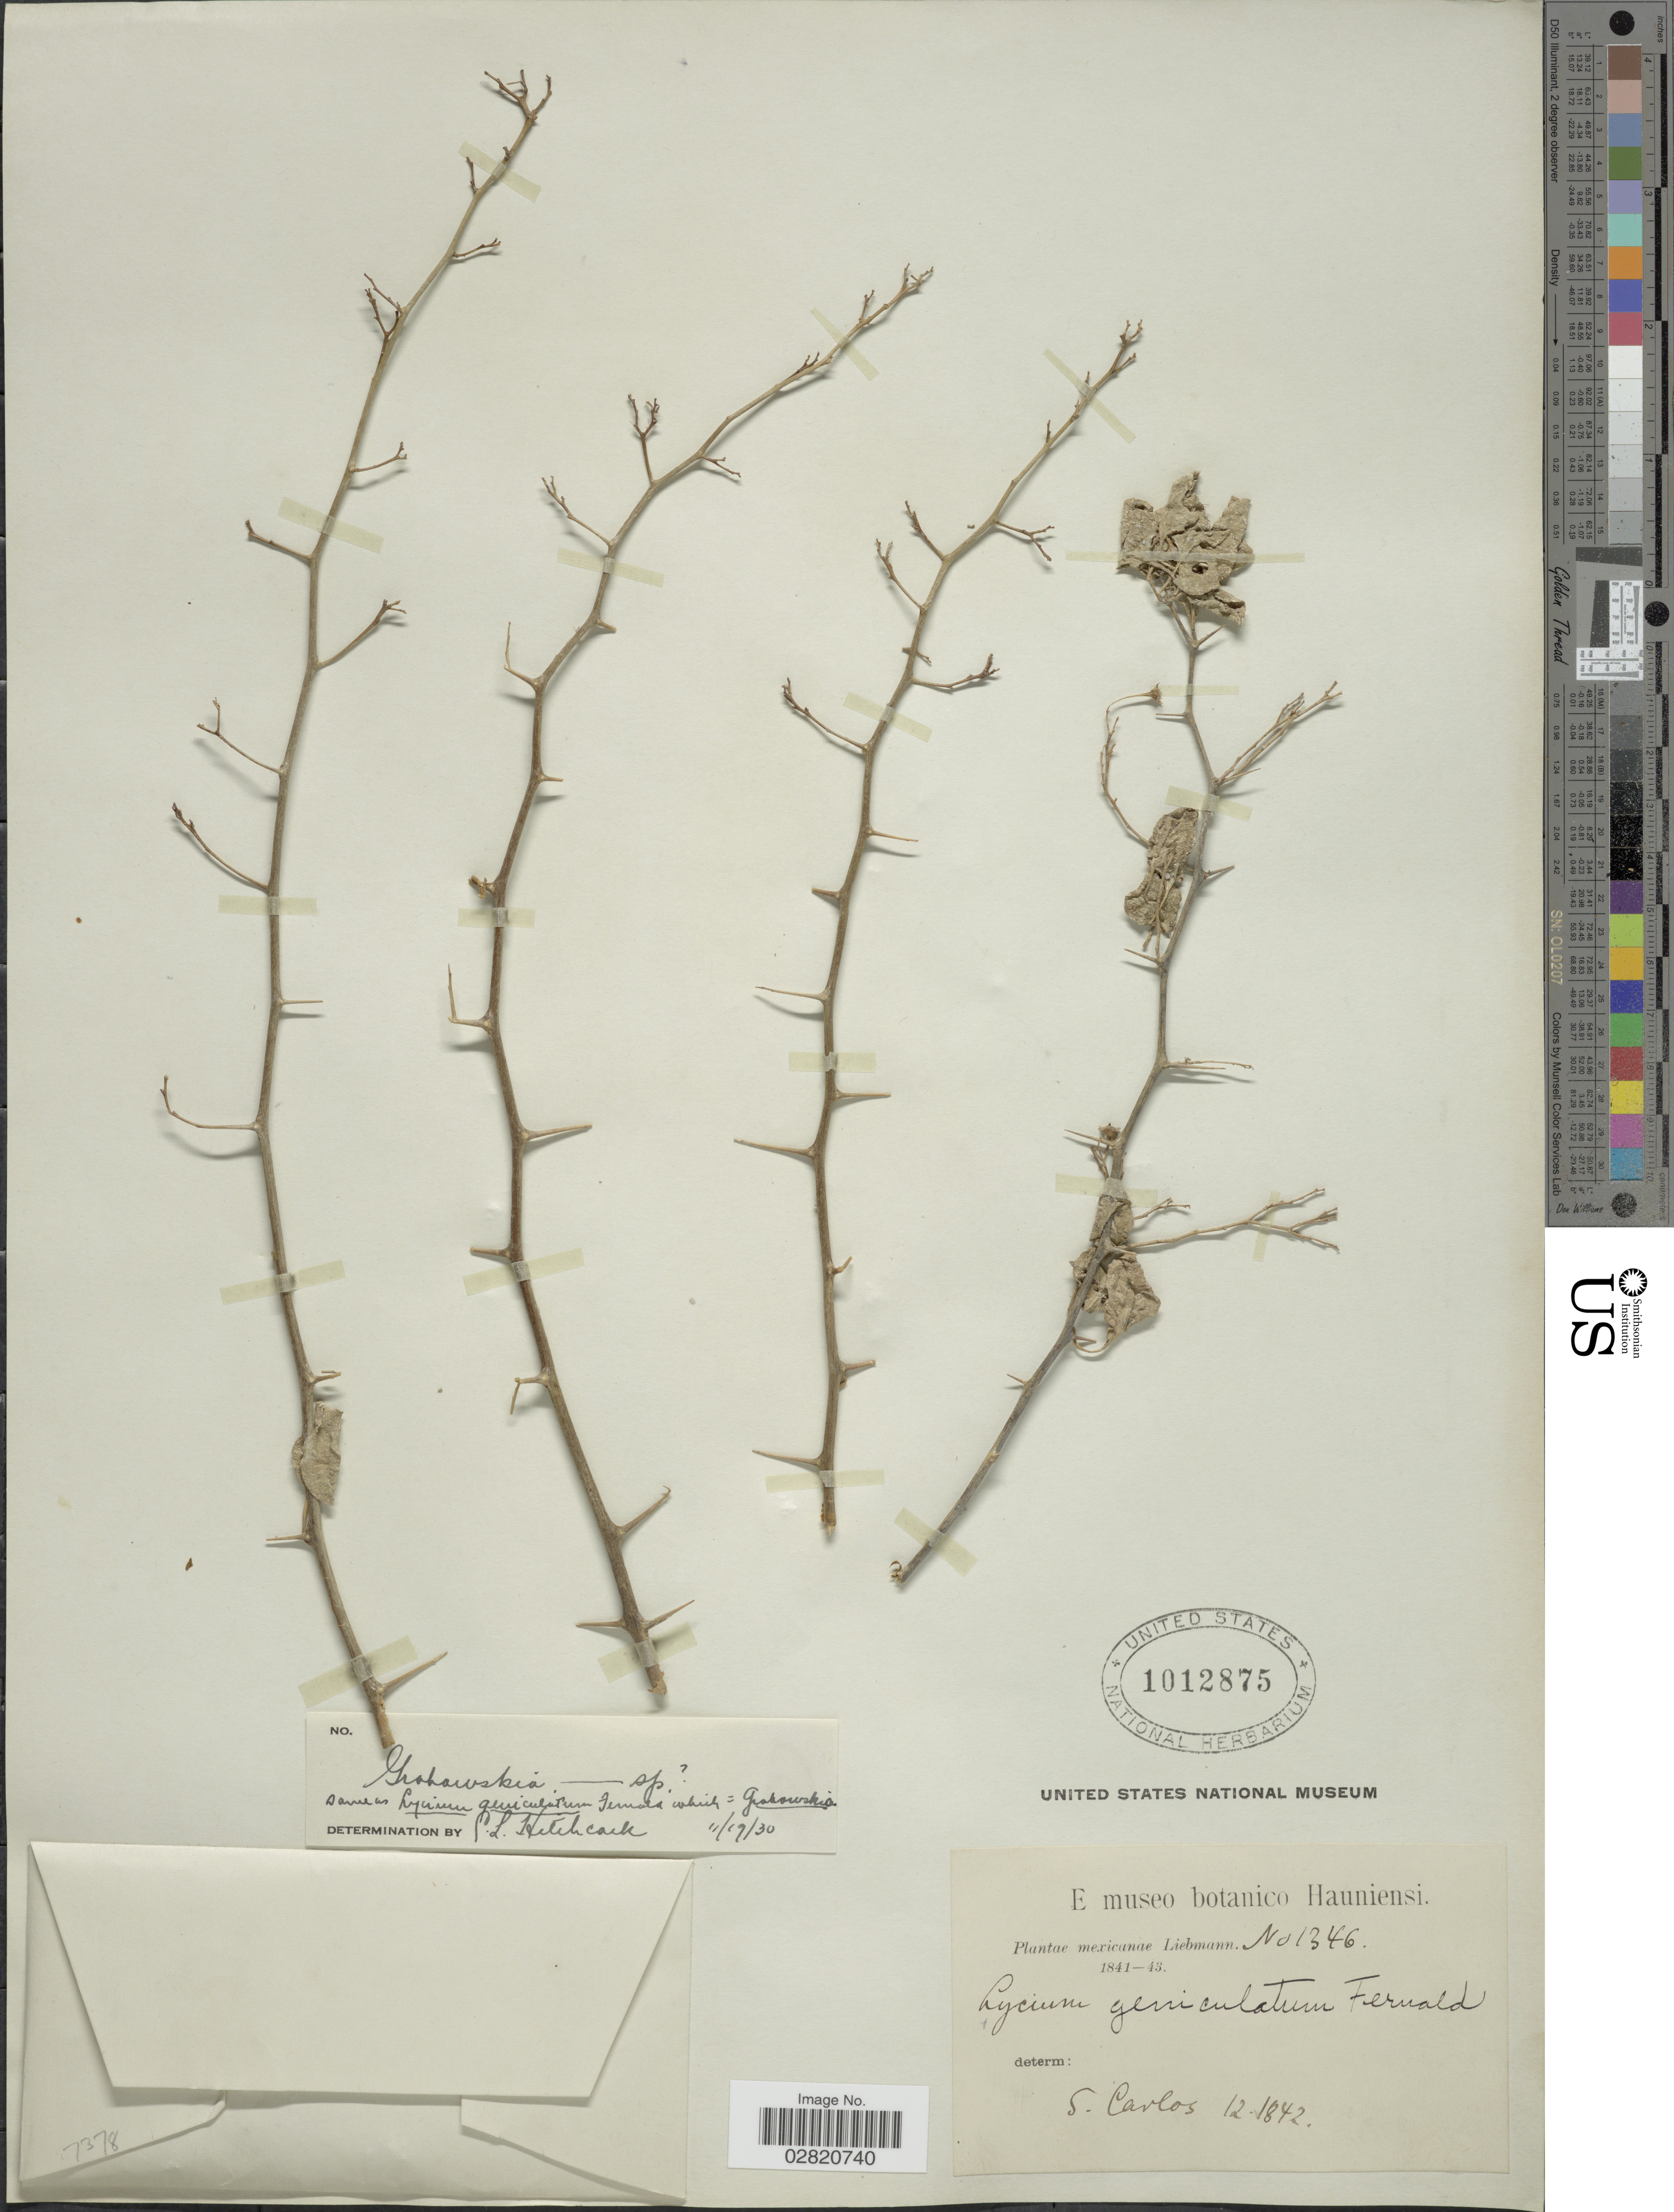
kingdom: Plantae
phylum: Tracheophyta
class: Magnoliopsida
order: Solanales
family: Solanaceae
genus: Grabowskia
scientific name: Grabowskia geniculata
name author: C.L. Hitchc.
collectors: Liebmann, --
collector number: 1346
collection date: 1842-12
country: Mexico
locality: S. Carlos.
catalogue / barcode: US 1012875